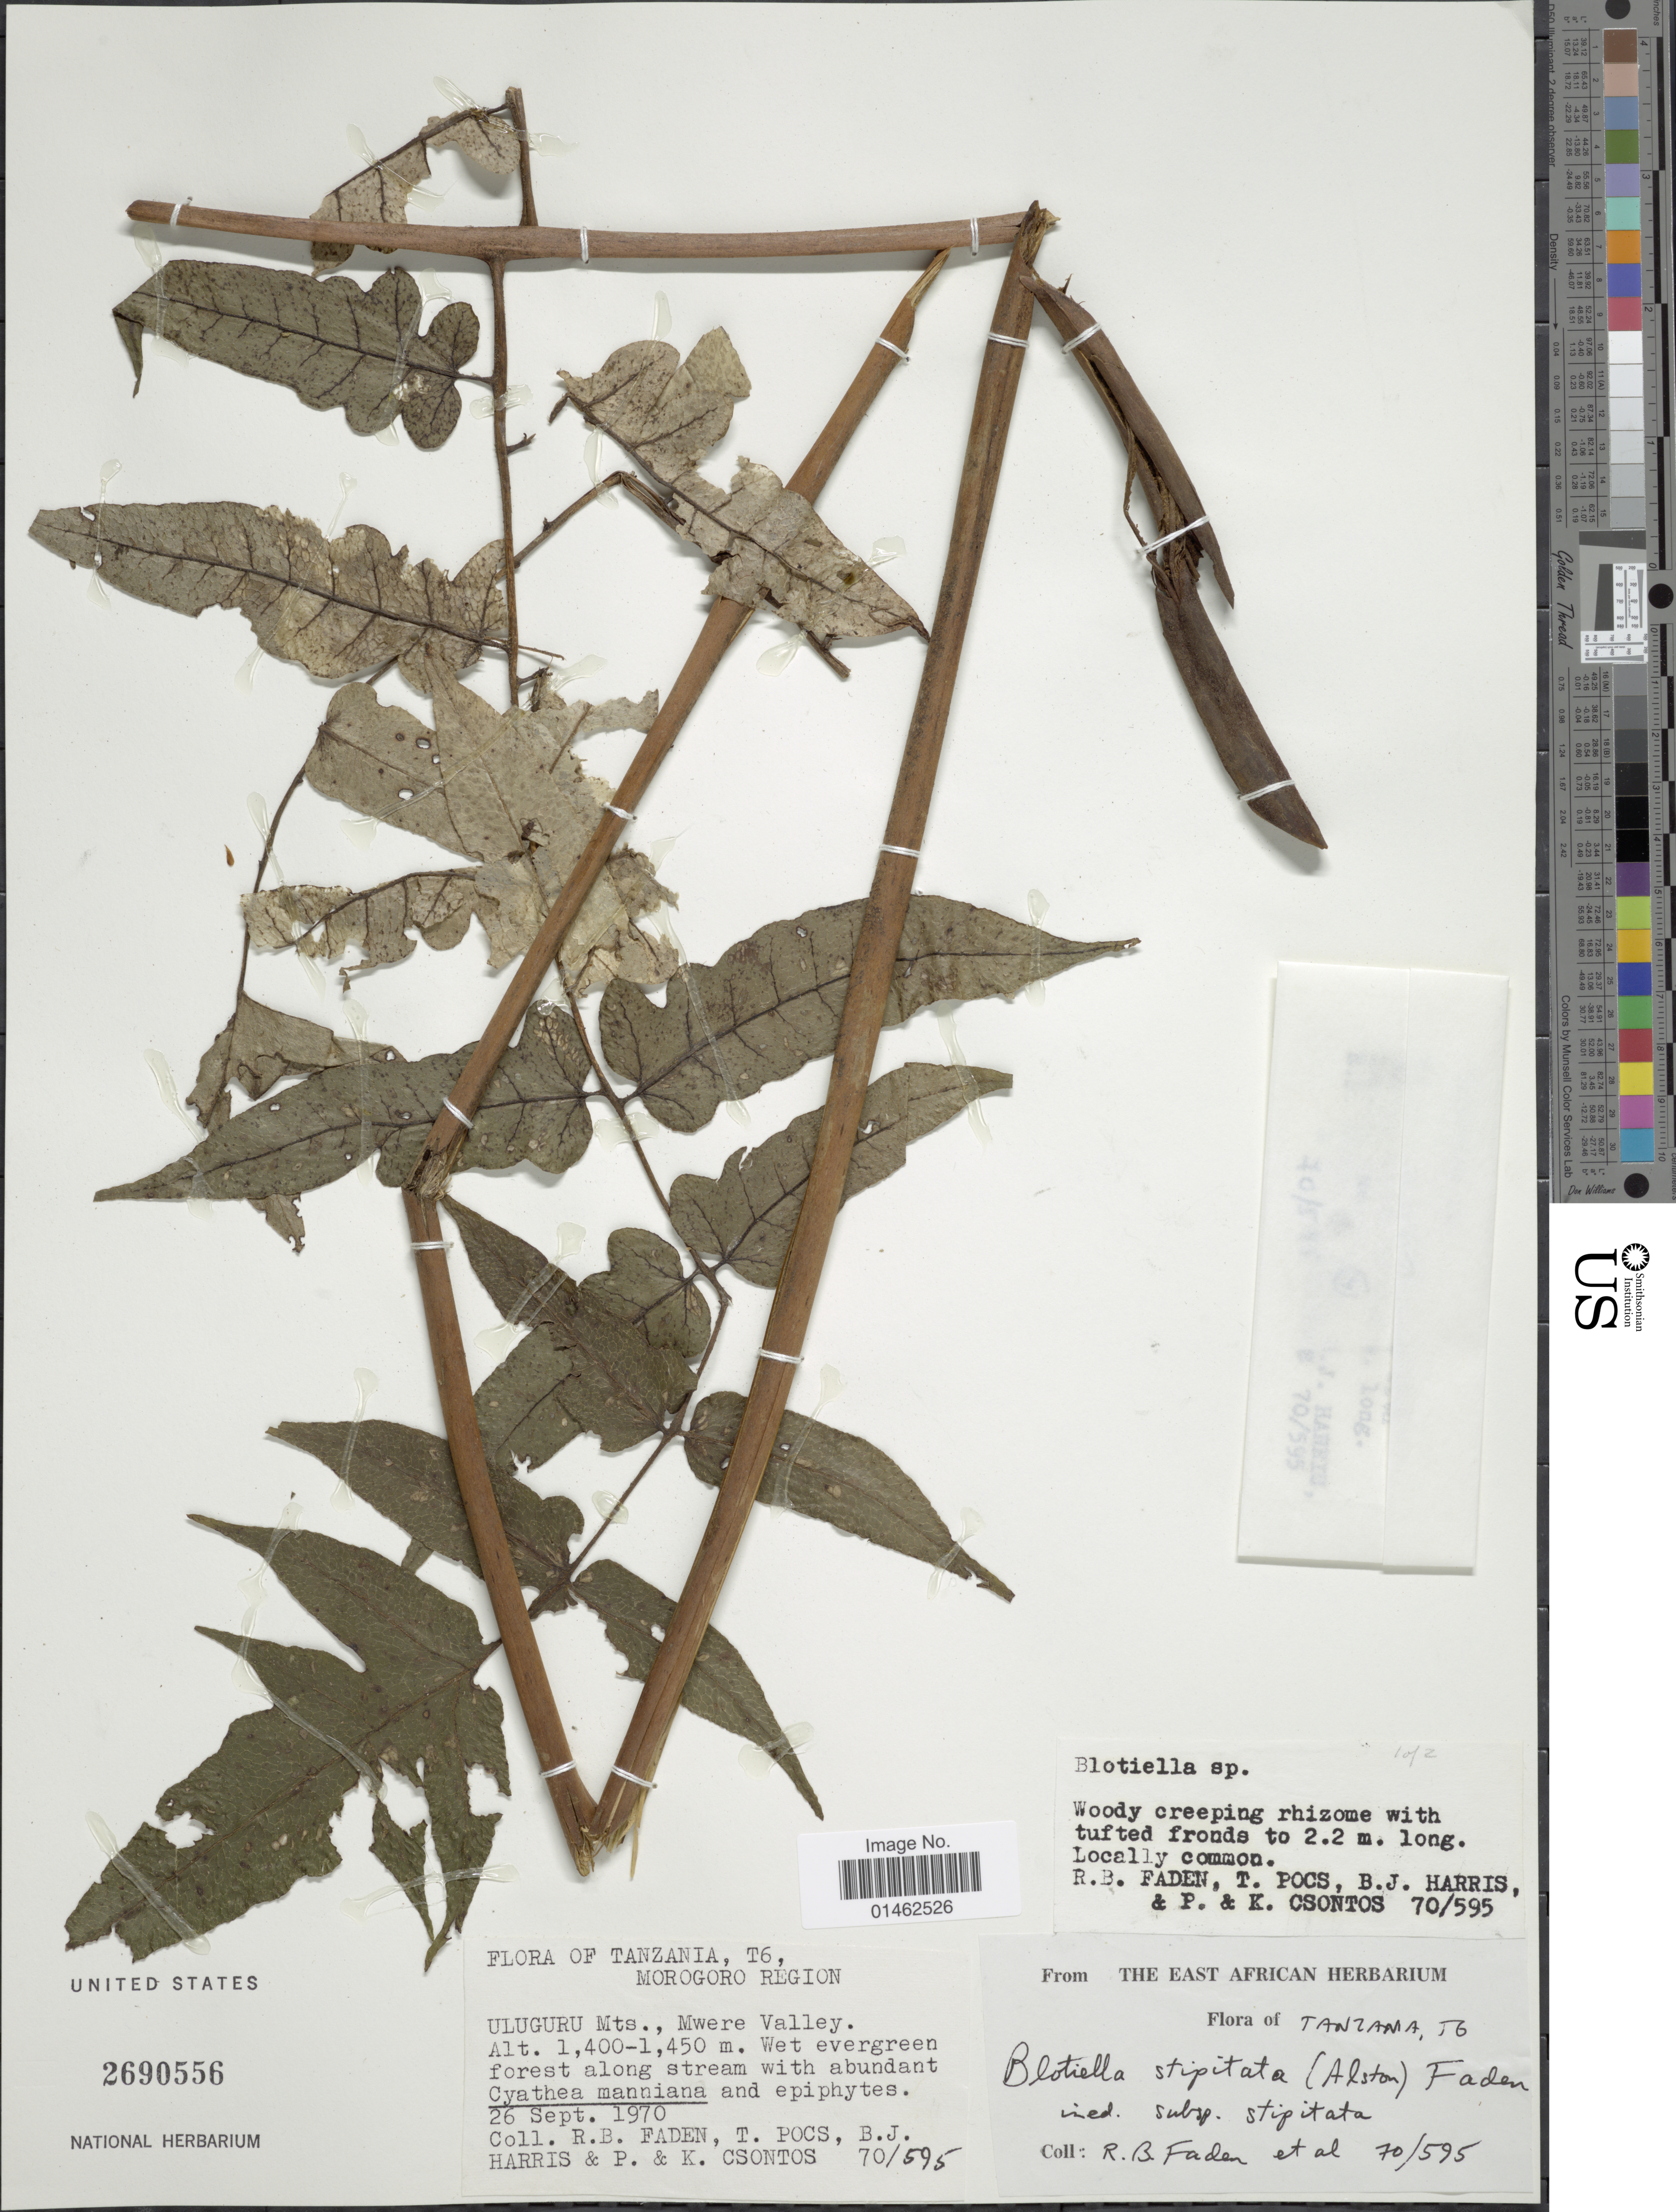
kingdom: Plantae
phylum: Tracheophyta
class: Polypodiopsida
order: Polypodiales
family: Dennstaedtiaceae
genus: Blotiella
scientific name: Blotiella stiptata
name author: (Alston) Faden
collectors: R. B. Faden, T. Pocs, B. J. Harris, P. Csontos & K. Csontos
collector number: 70/595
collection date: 1970-09-26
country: Tanzania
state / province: Morogoro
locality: T6, Morogoro Region, Uluguru Mts., Mwere Valley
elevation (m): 1400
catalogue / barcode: US 2690556